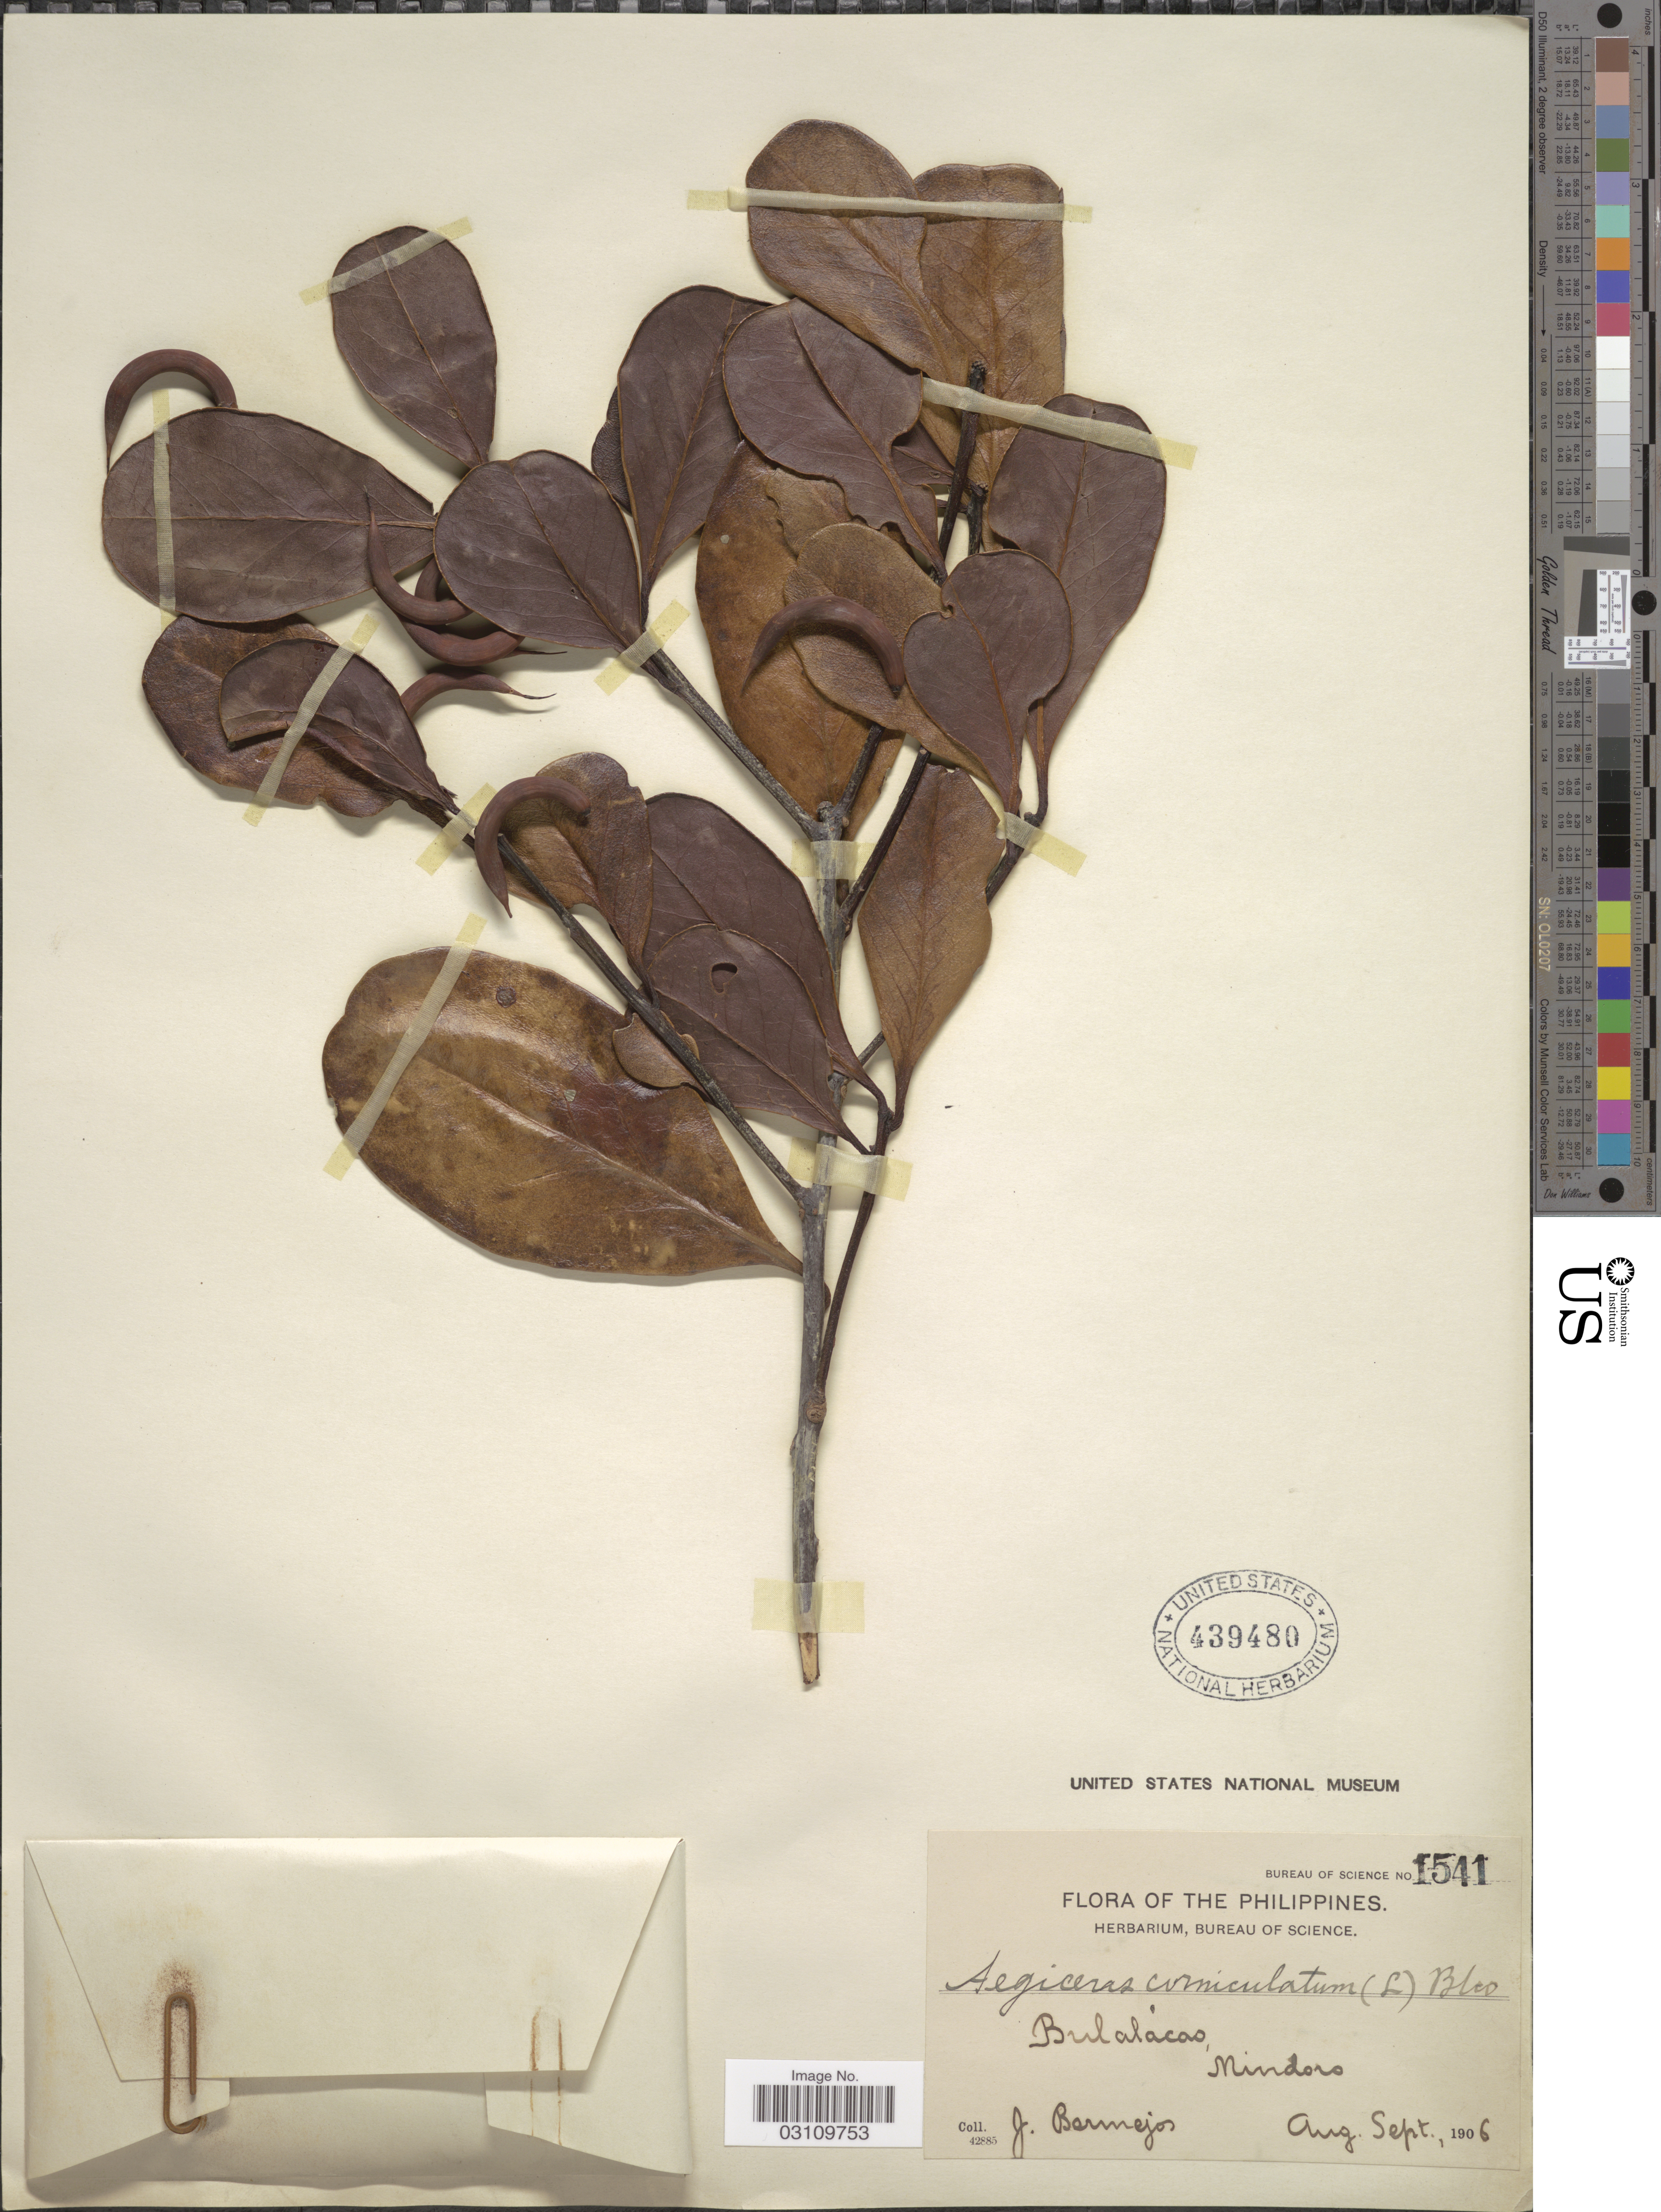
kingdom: Plantae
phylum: Tracheophyta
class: Magnoliopsida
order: Ericales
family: Primulaceae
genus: Aegiceras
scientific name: Aegiceras corniculatum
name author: (L.) Blanco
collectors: J. Bermejos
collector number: Bureau of Science 1541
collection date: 1906-08/1906-09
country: Philippines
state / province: Mimaropa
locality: Bulalacao, Mindoro.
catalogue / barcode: US 439480